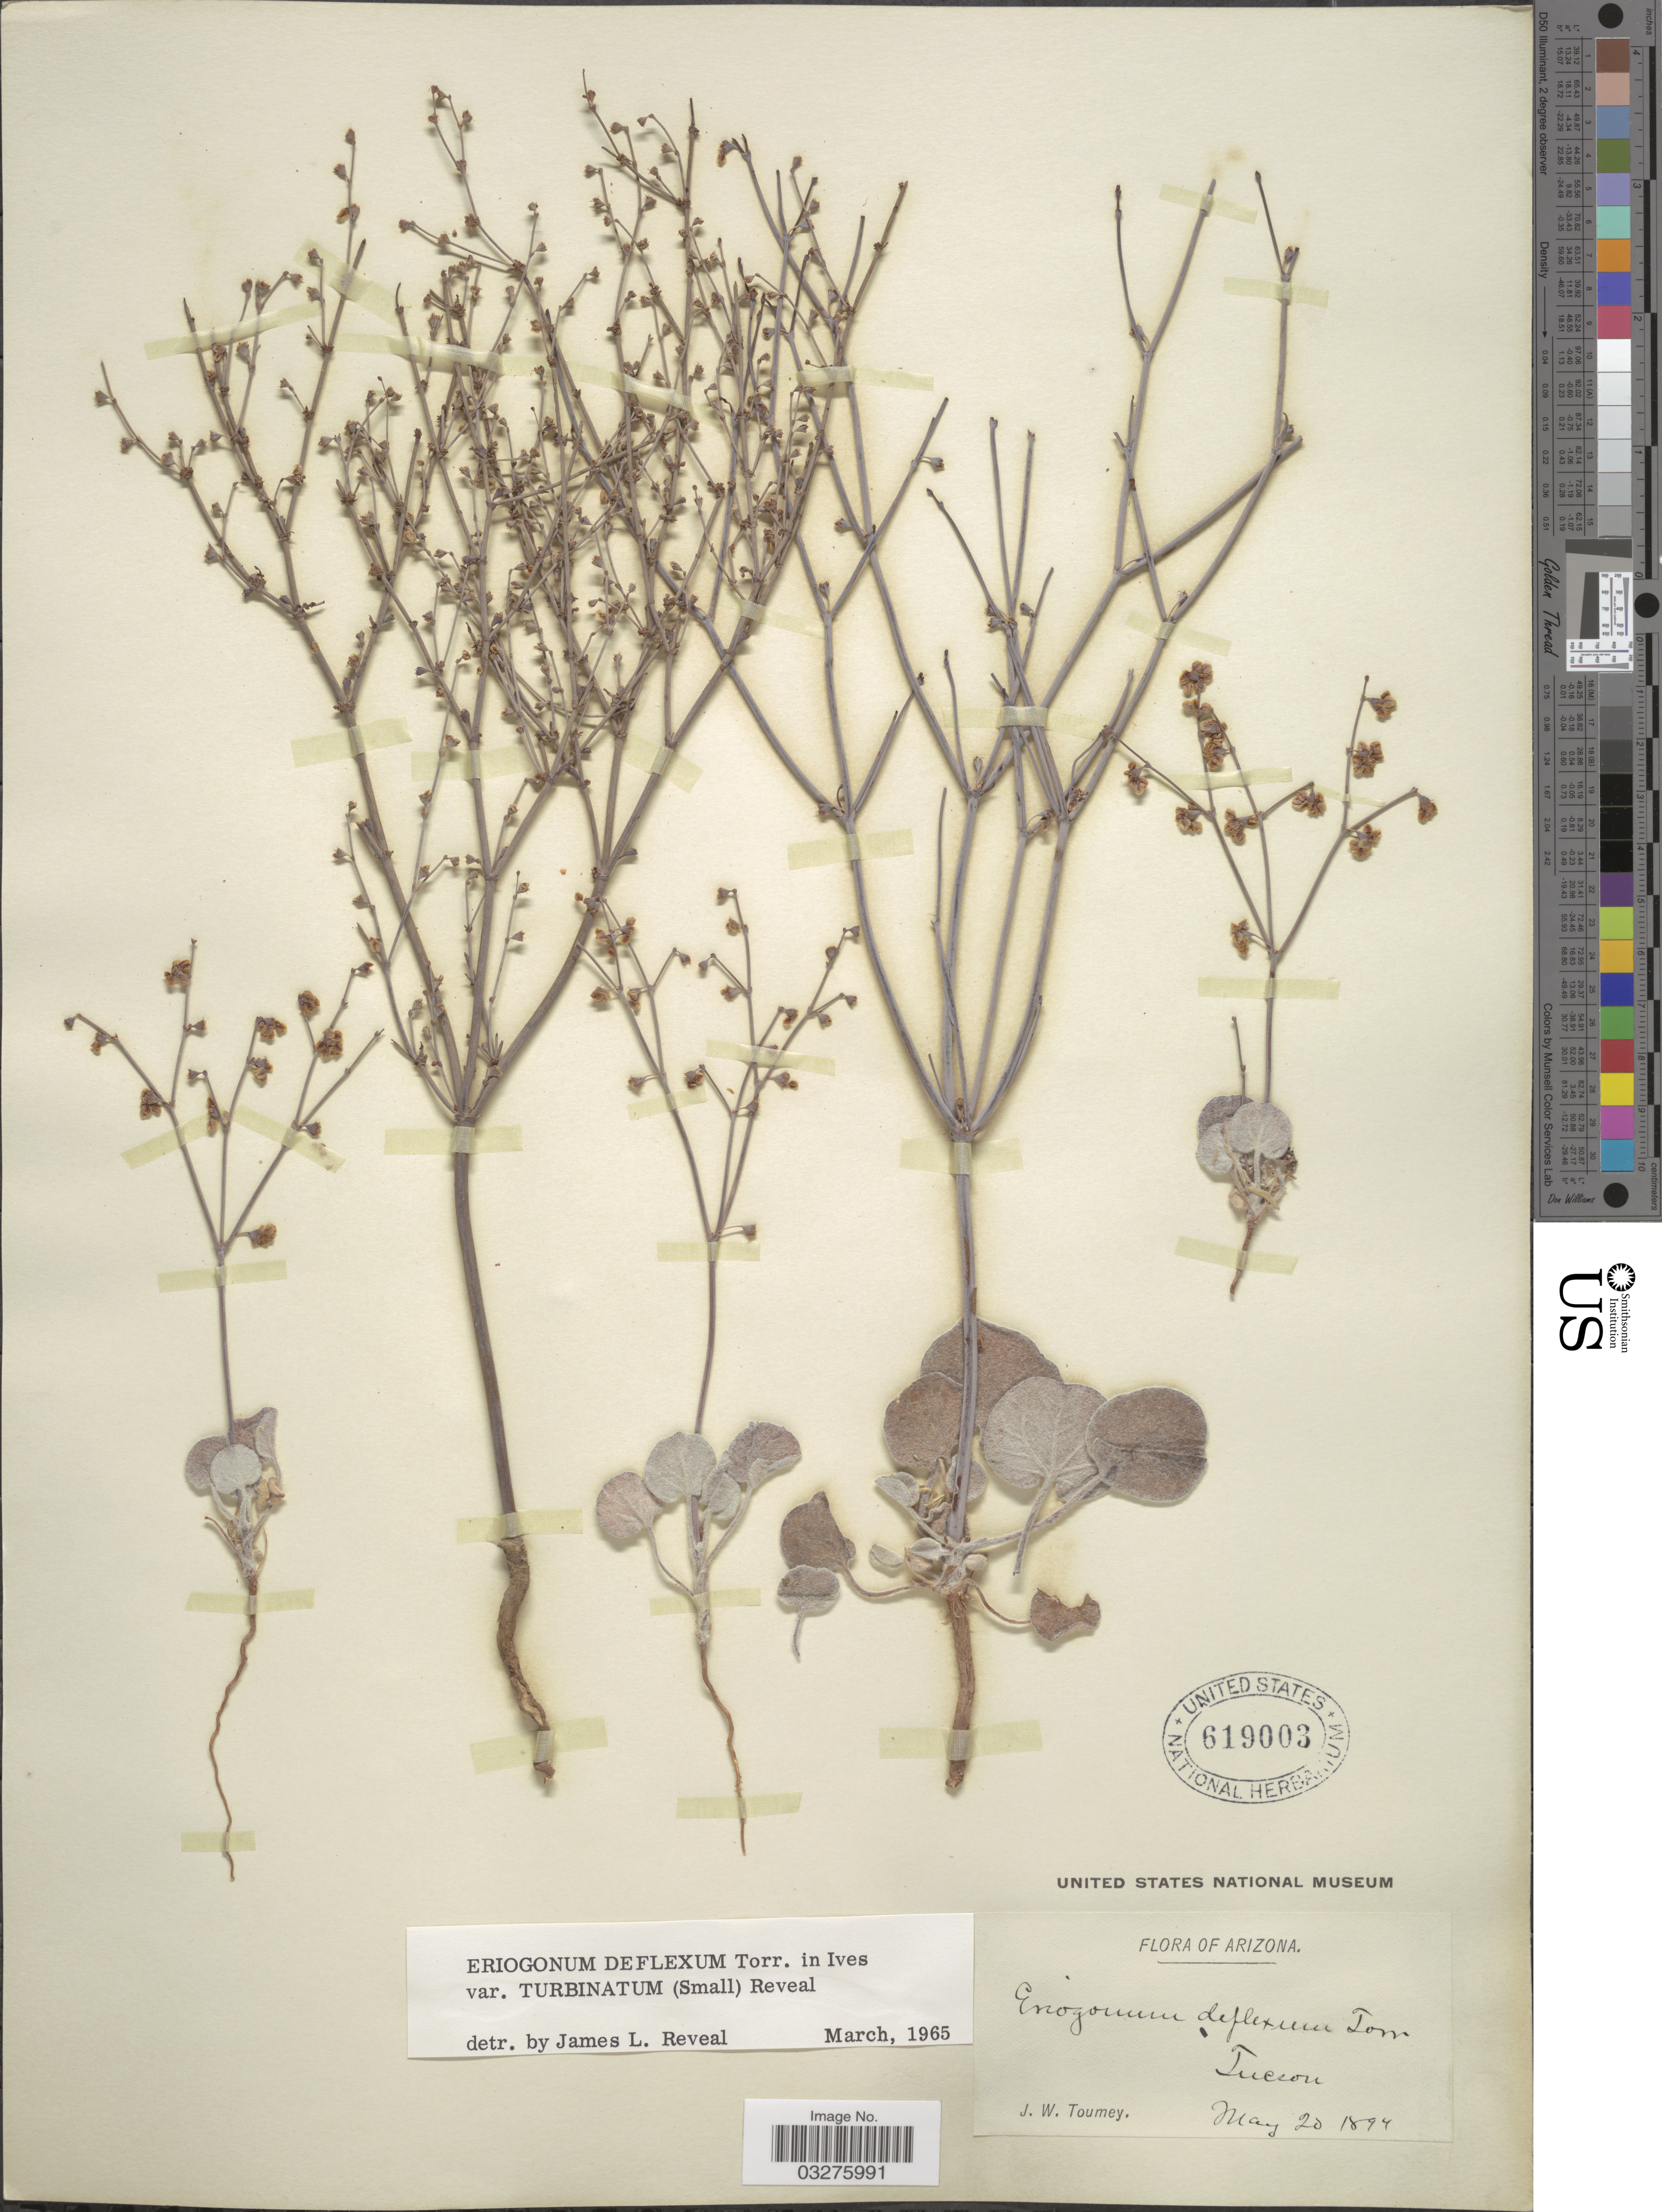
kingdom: Plantae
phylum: Tracheophyta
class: Magnoliopsida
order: Caryophyllales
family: Polygonaceae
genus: Eriogonum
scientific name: Eriogonum deflexum var. turbinatum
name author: (Small) Reveal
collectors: J. W. Toumey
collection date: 1894-05-20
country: United States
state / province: Arizona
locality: Tucson.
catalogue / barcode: US 619003